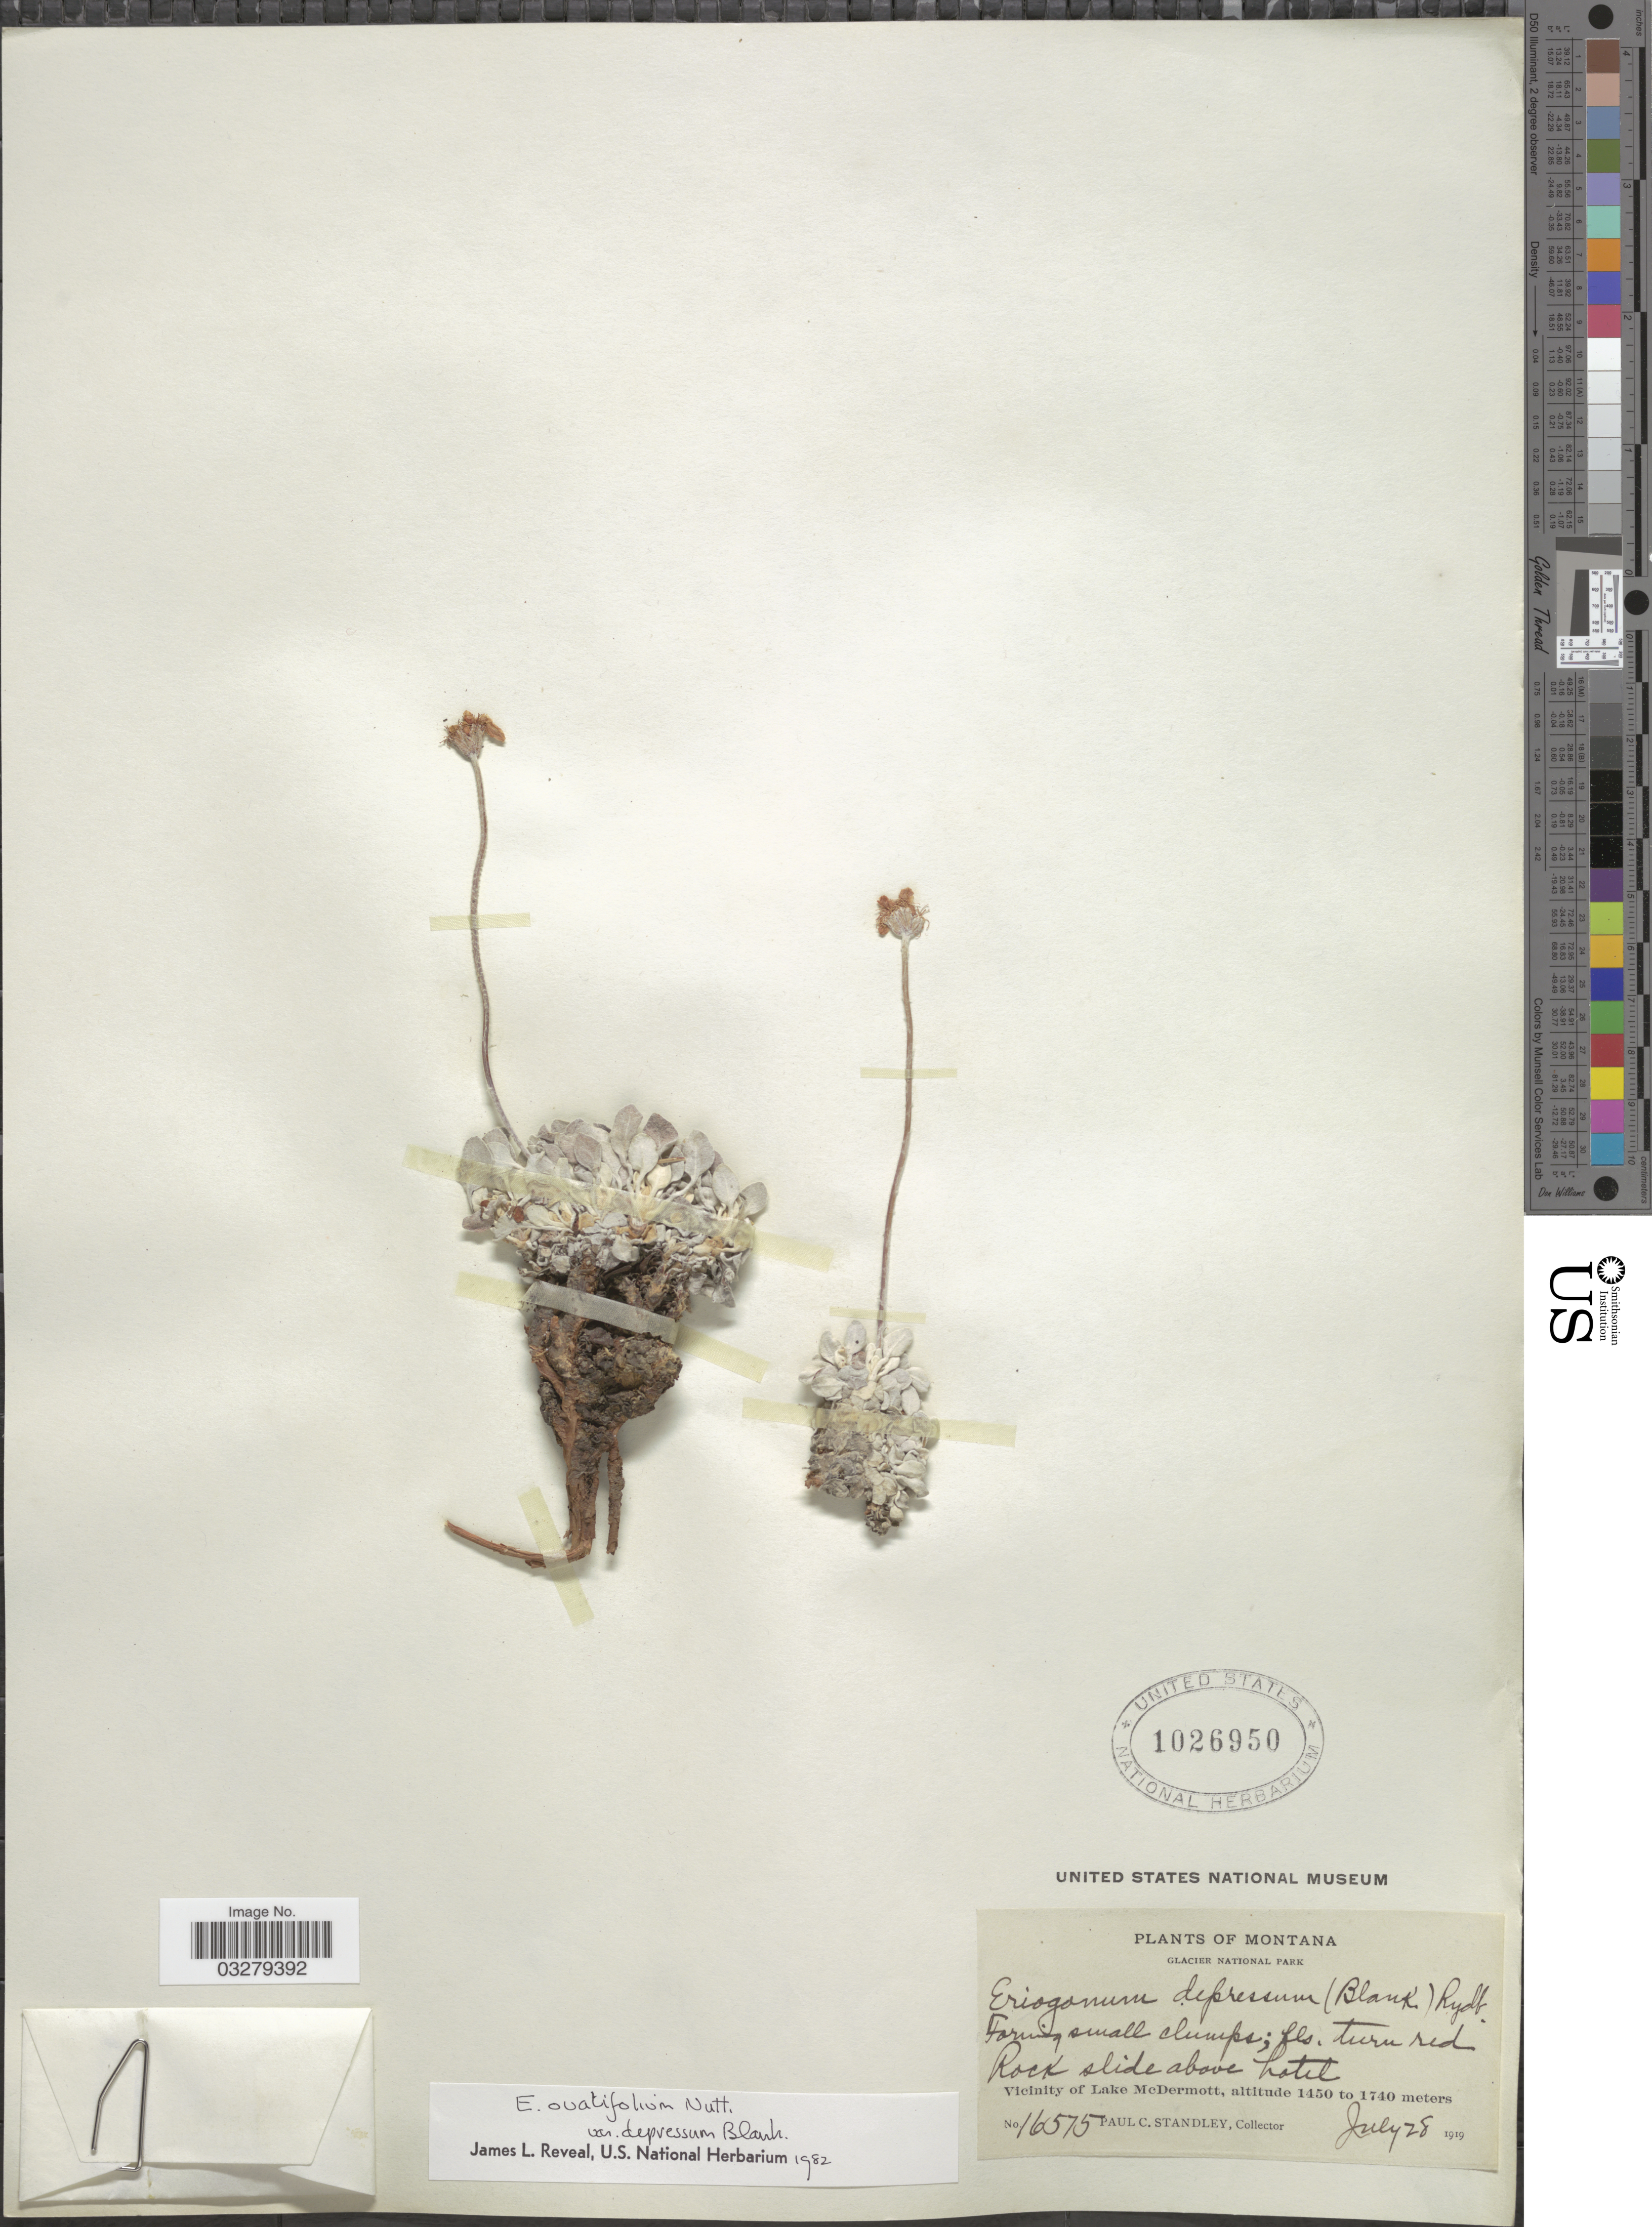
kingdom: Plantae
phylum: Tracheophyta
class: Magnoliopsida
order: Caryophyllales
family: Polygonaceae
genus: Eriogonum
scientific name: Eriogonum ovalifolium var. depressum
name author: Blank.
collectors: P. C. Standley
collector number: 16575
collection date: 1919-07-28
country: United States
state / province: Montana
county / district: Glacier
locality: Glacier National Park, Vicinity of Lake McDermott.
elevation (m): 1450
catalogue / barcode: US 1026950